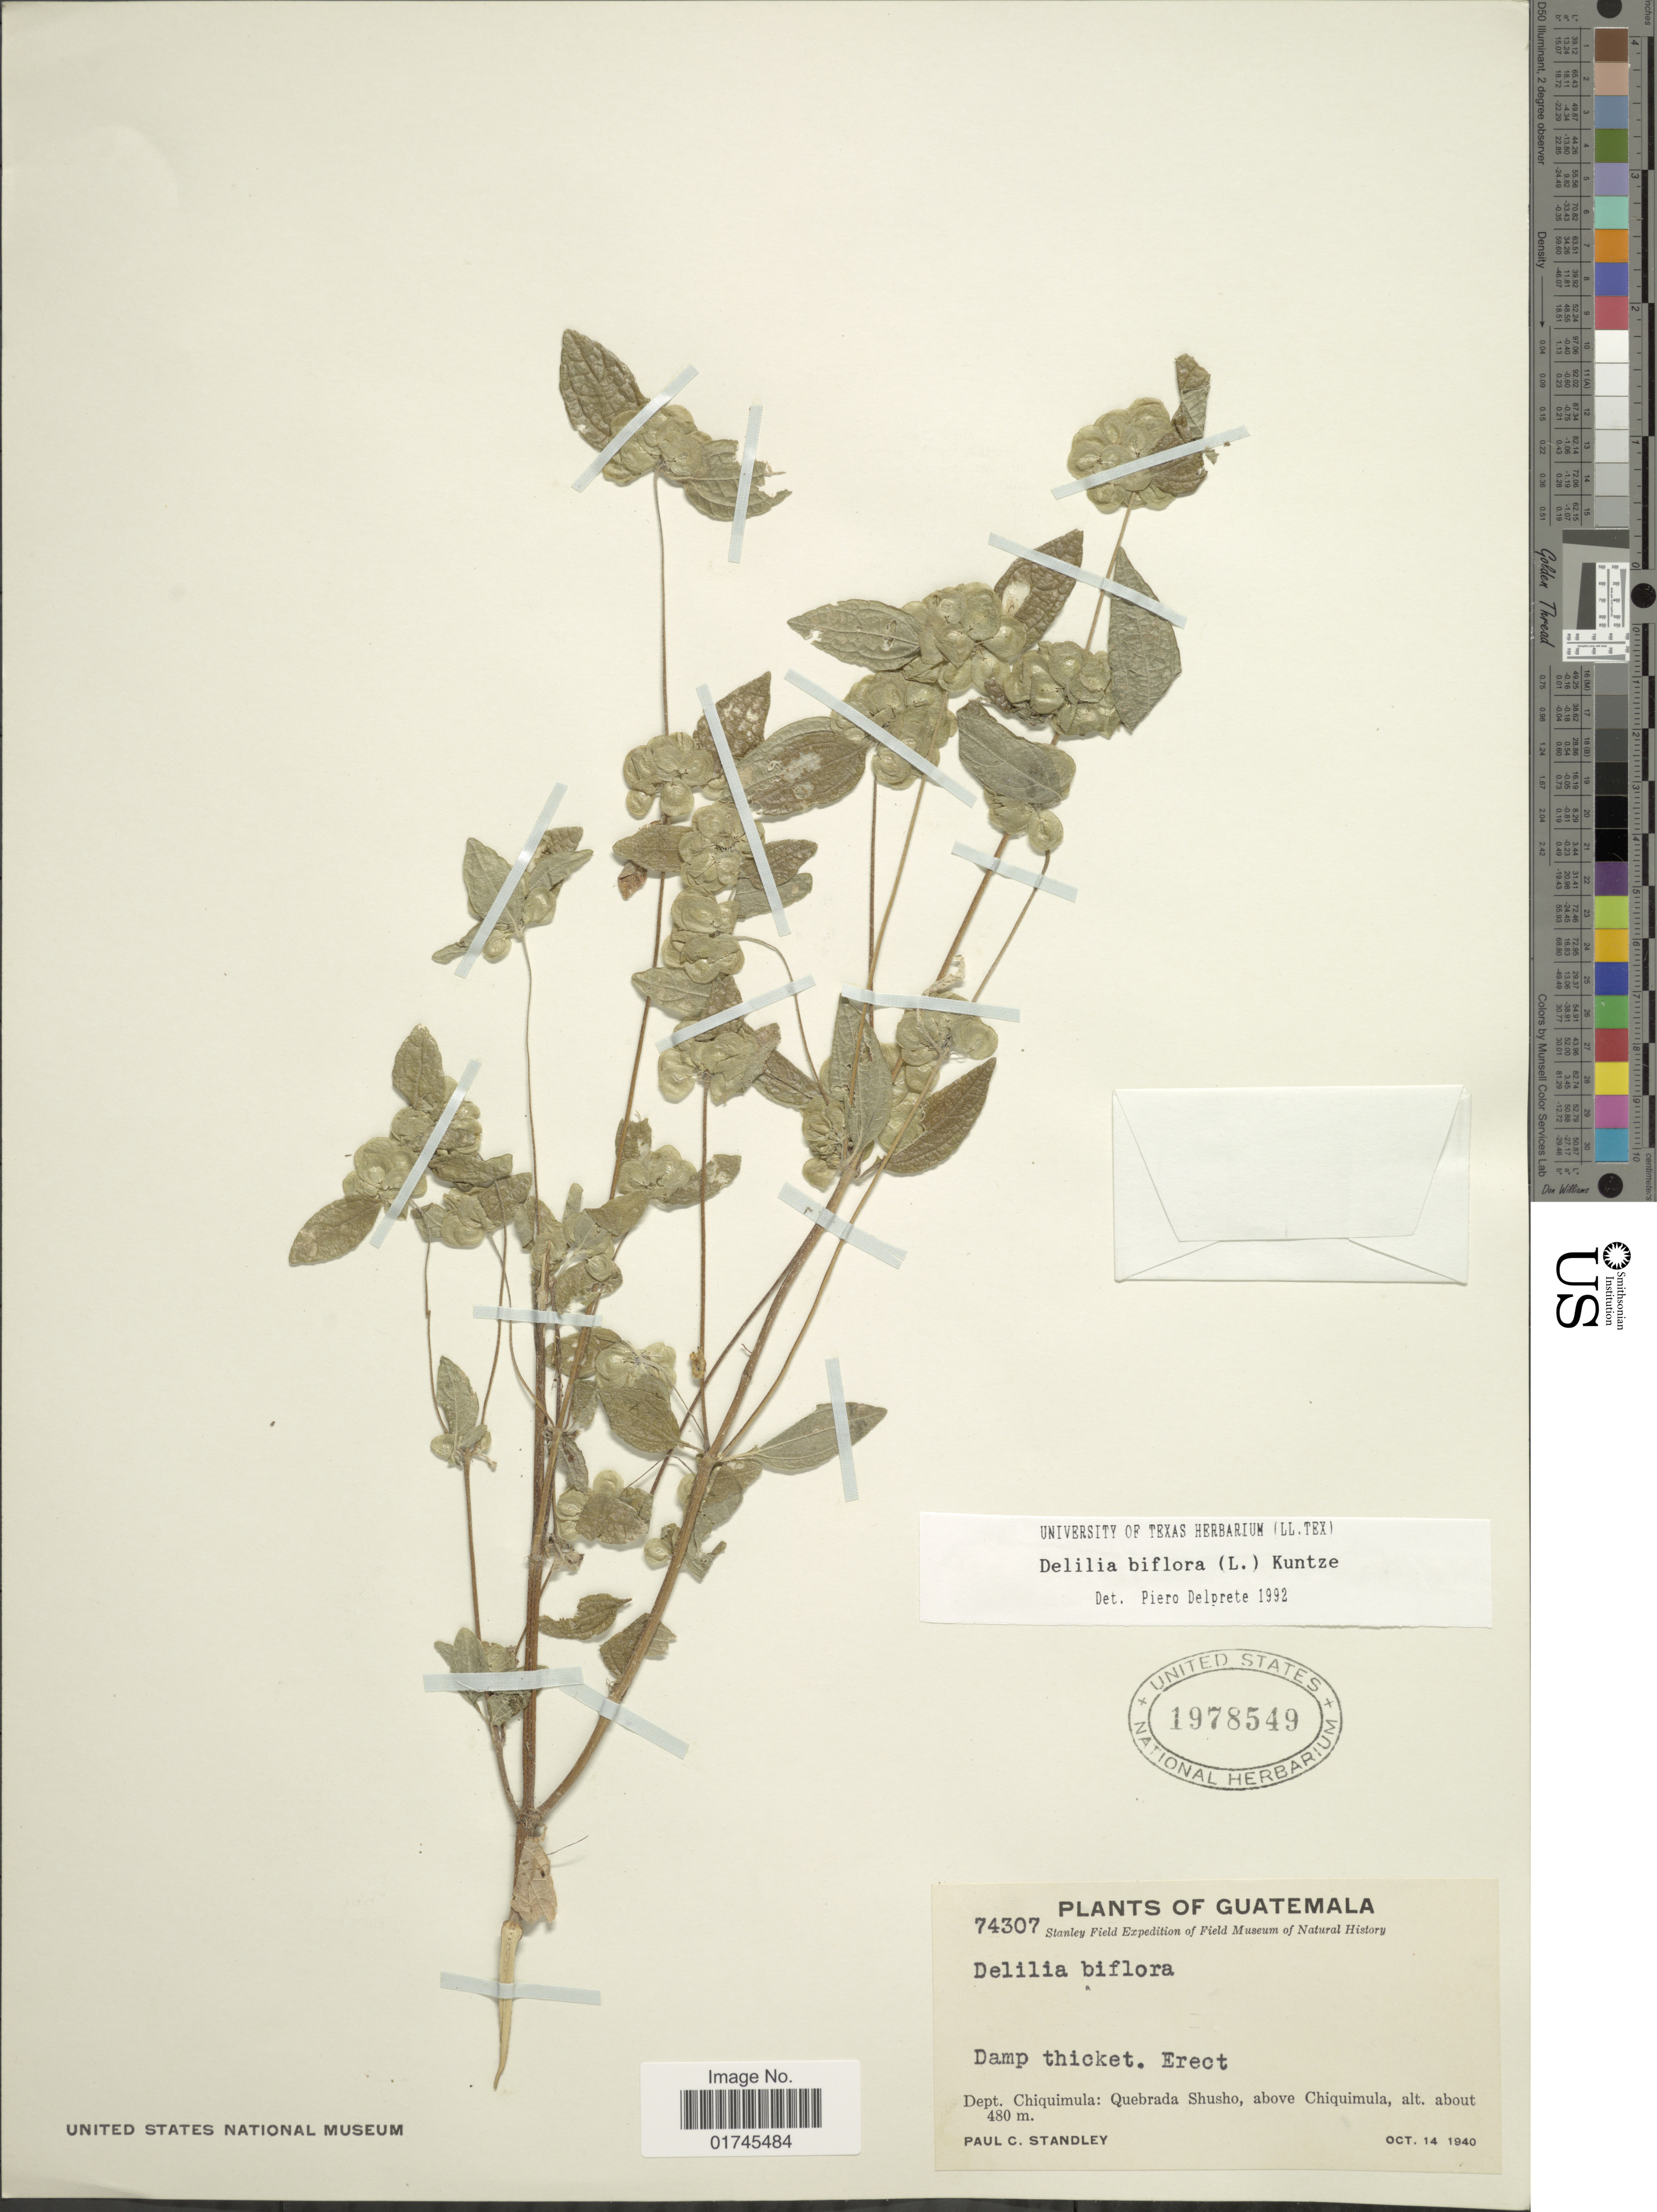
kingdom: Plantae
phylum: Tracheophyta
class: Magnoliopsida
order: Asterales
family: Asteraceae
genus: Delilia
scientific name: Delilia biflora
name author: (L.) Kuntze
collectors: P. C. Standley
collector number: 74307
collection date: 1940-10-14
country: Guatemala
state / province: Chiquimula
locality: Dept. Chiquimula: Quebrada Shusho, above Chiquimula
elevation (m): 480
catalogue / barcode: US 1978549